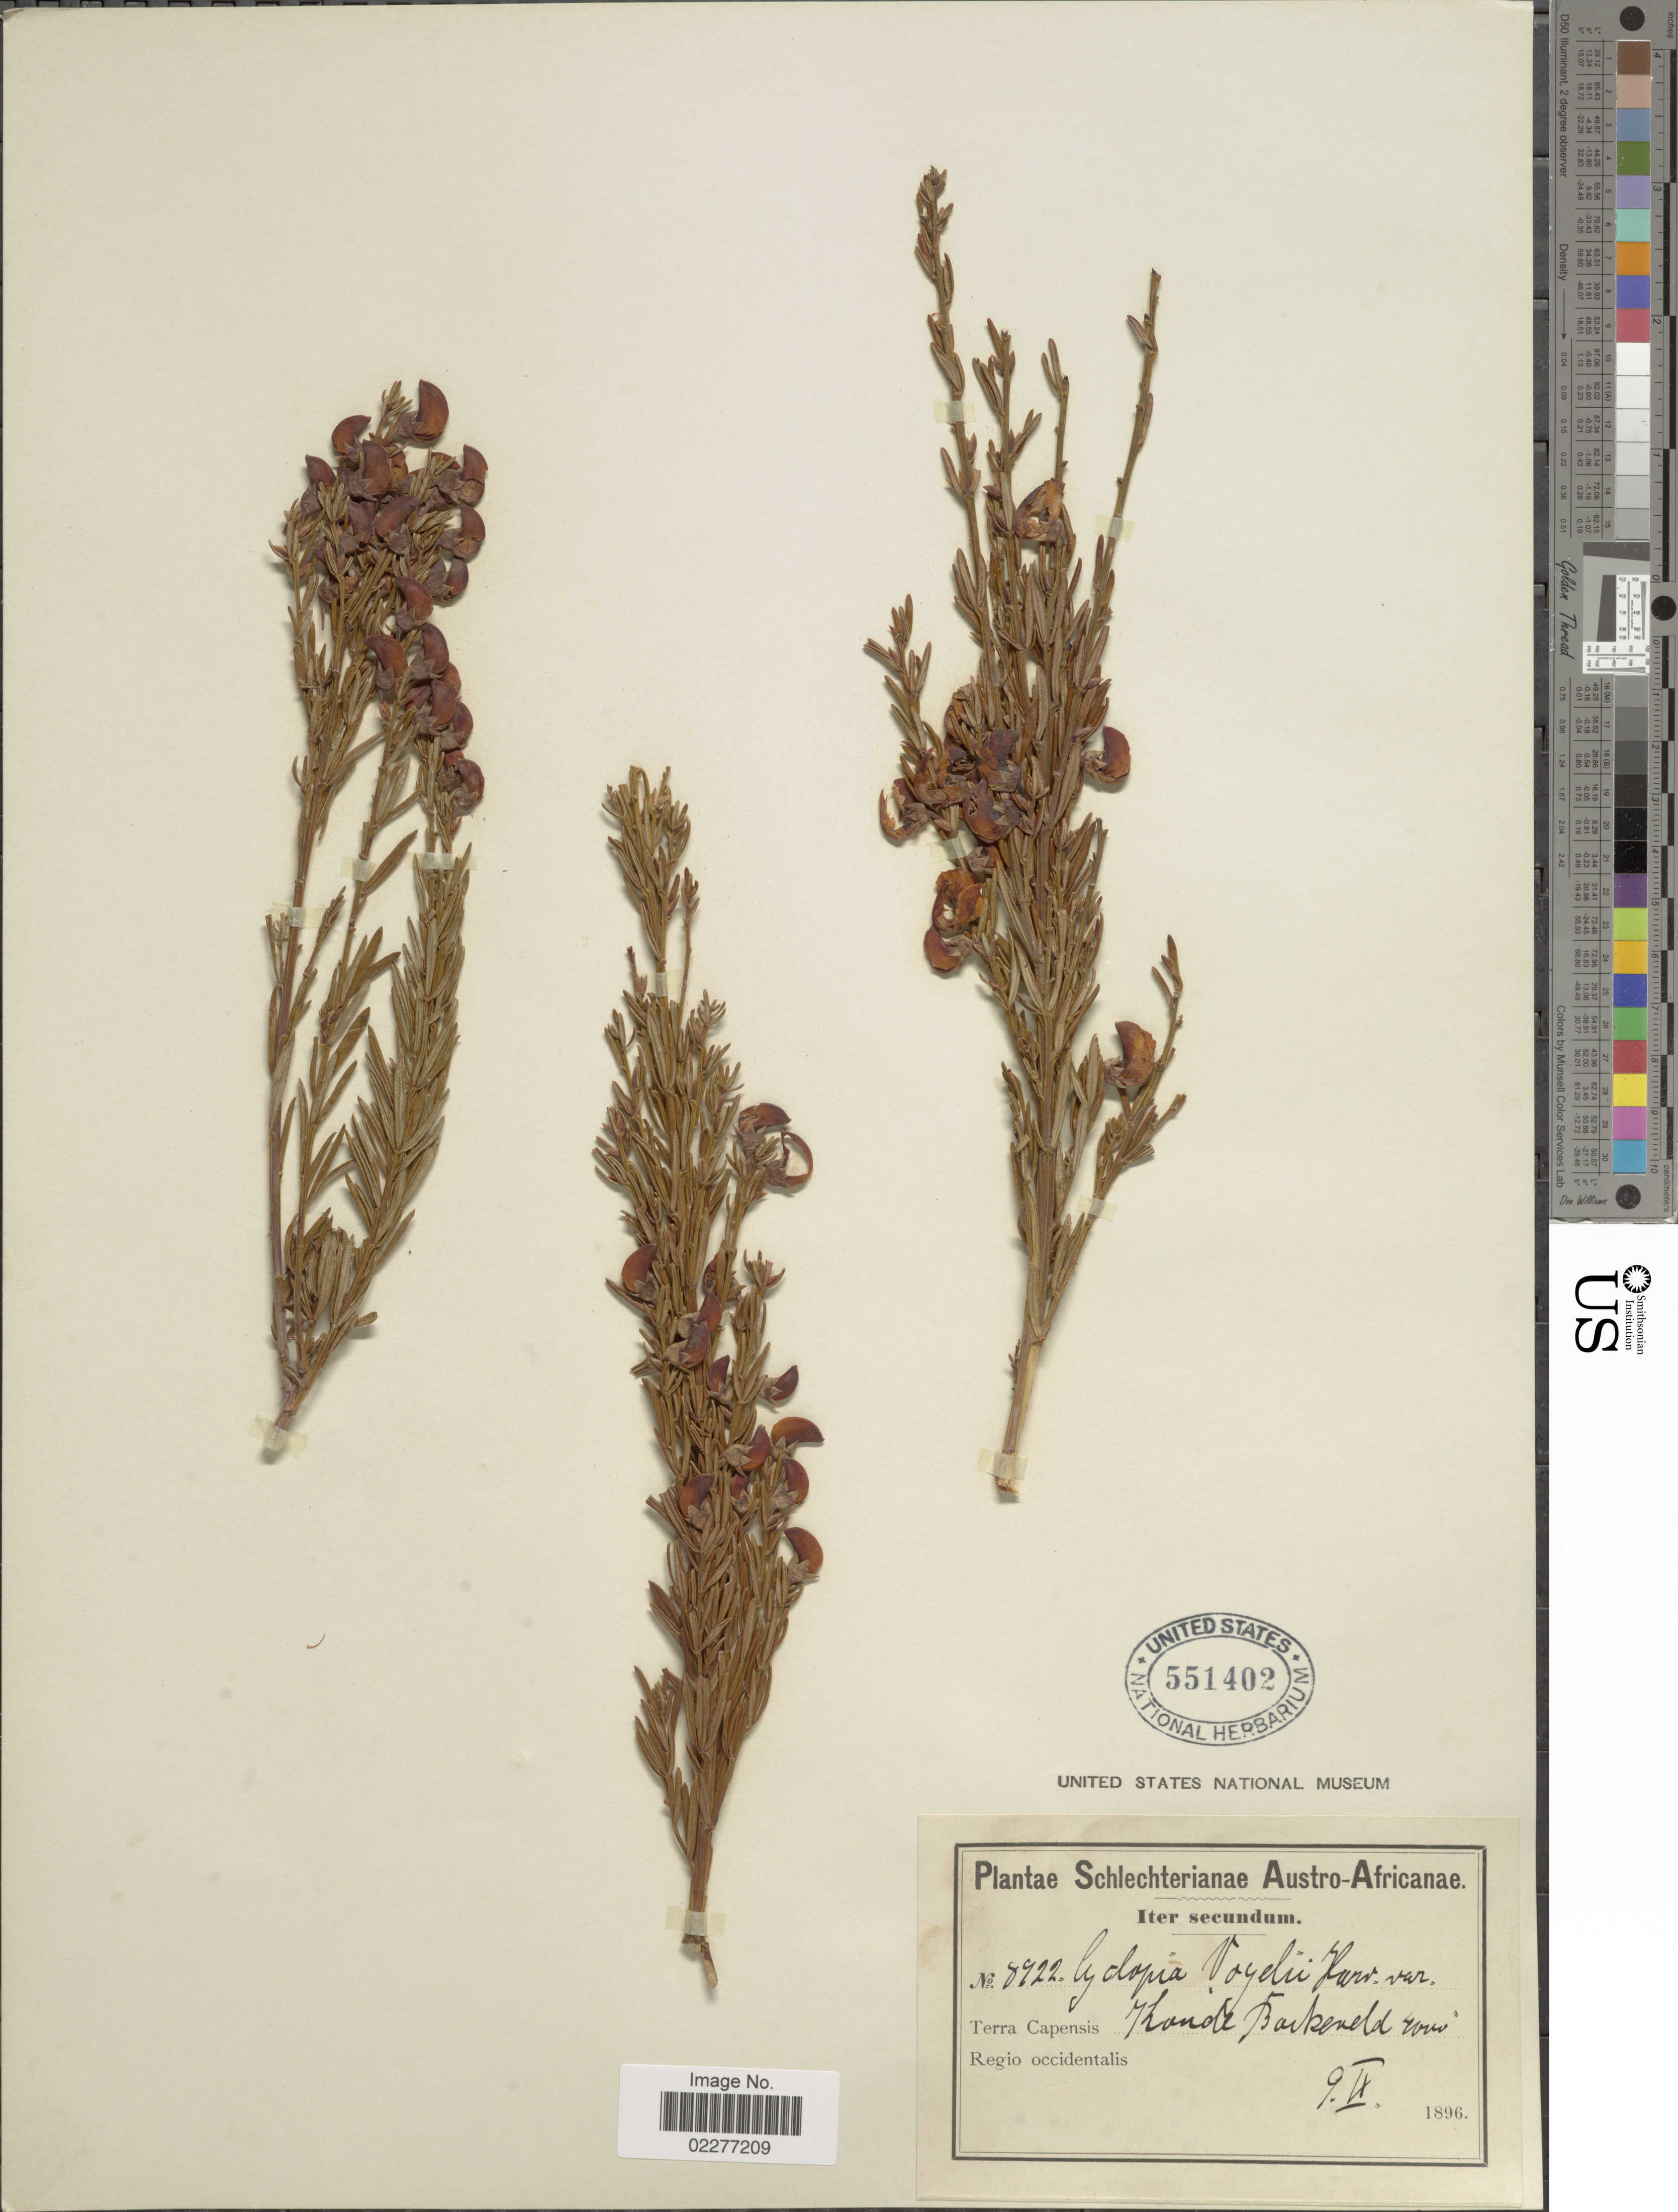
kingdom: Plantae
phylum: Tracheophyta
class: Magnoliopsida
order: Fabales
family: Fabaceae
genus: Cyclopia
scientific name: Cyclopia vogelii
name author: Harv.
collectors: Schlechter, --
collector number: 8722*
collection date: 1896-09-09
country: South Africa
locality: Austro-Africanae, Terra Capensis, Kande Boikeneld, Regio occidentalis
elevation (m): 1219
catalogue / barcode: US 551402